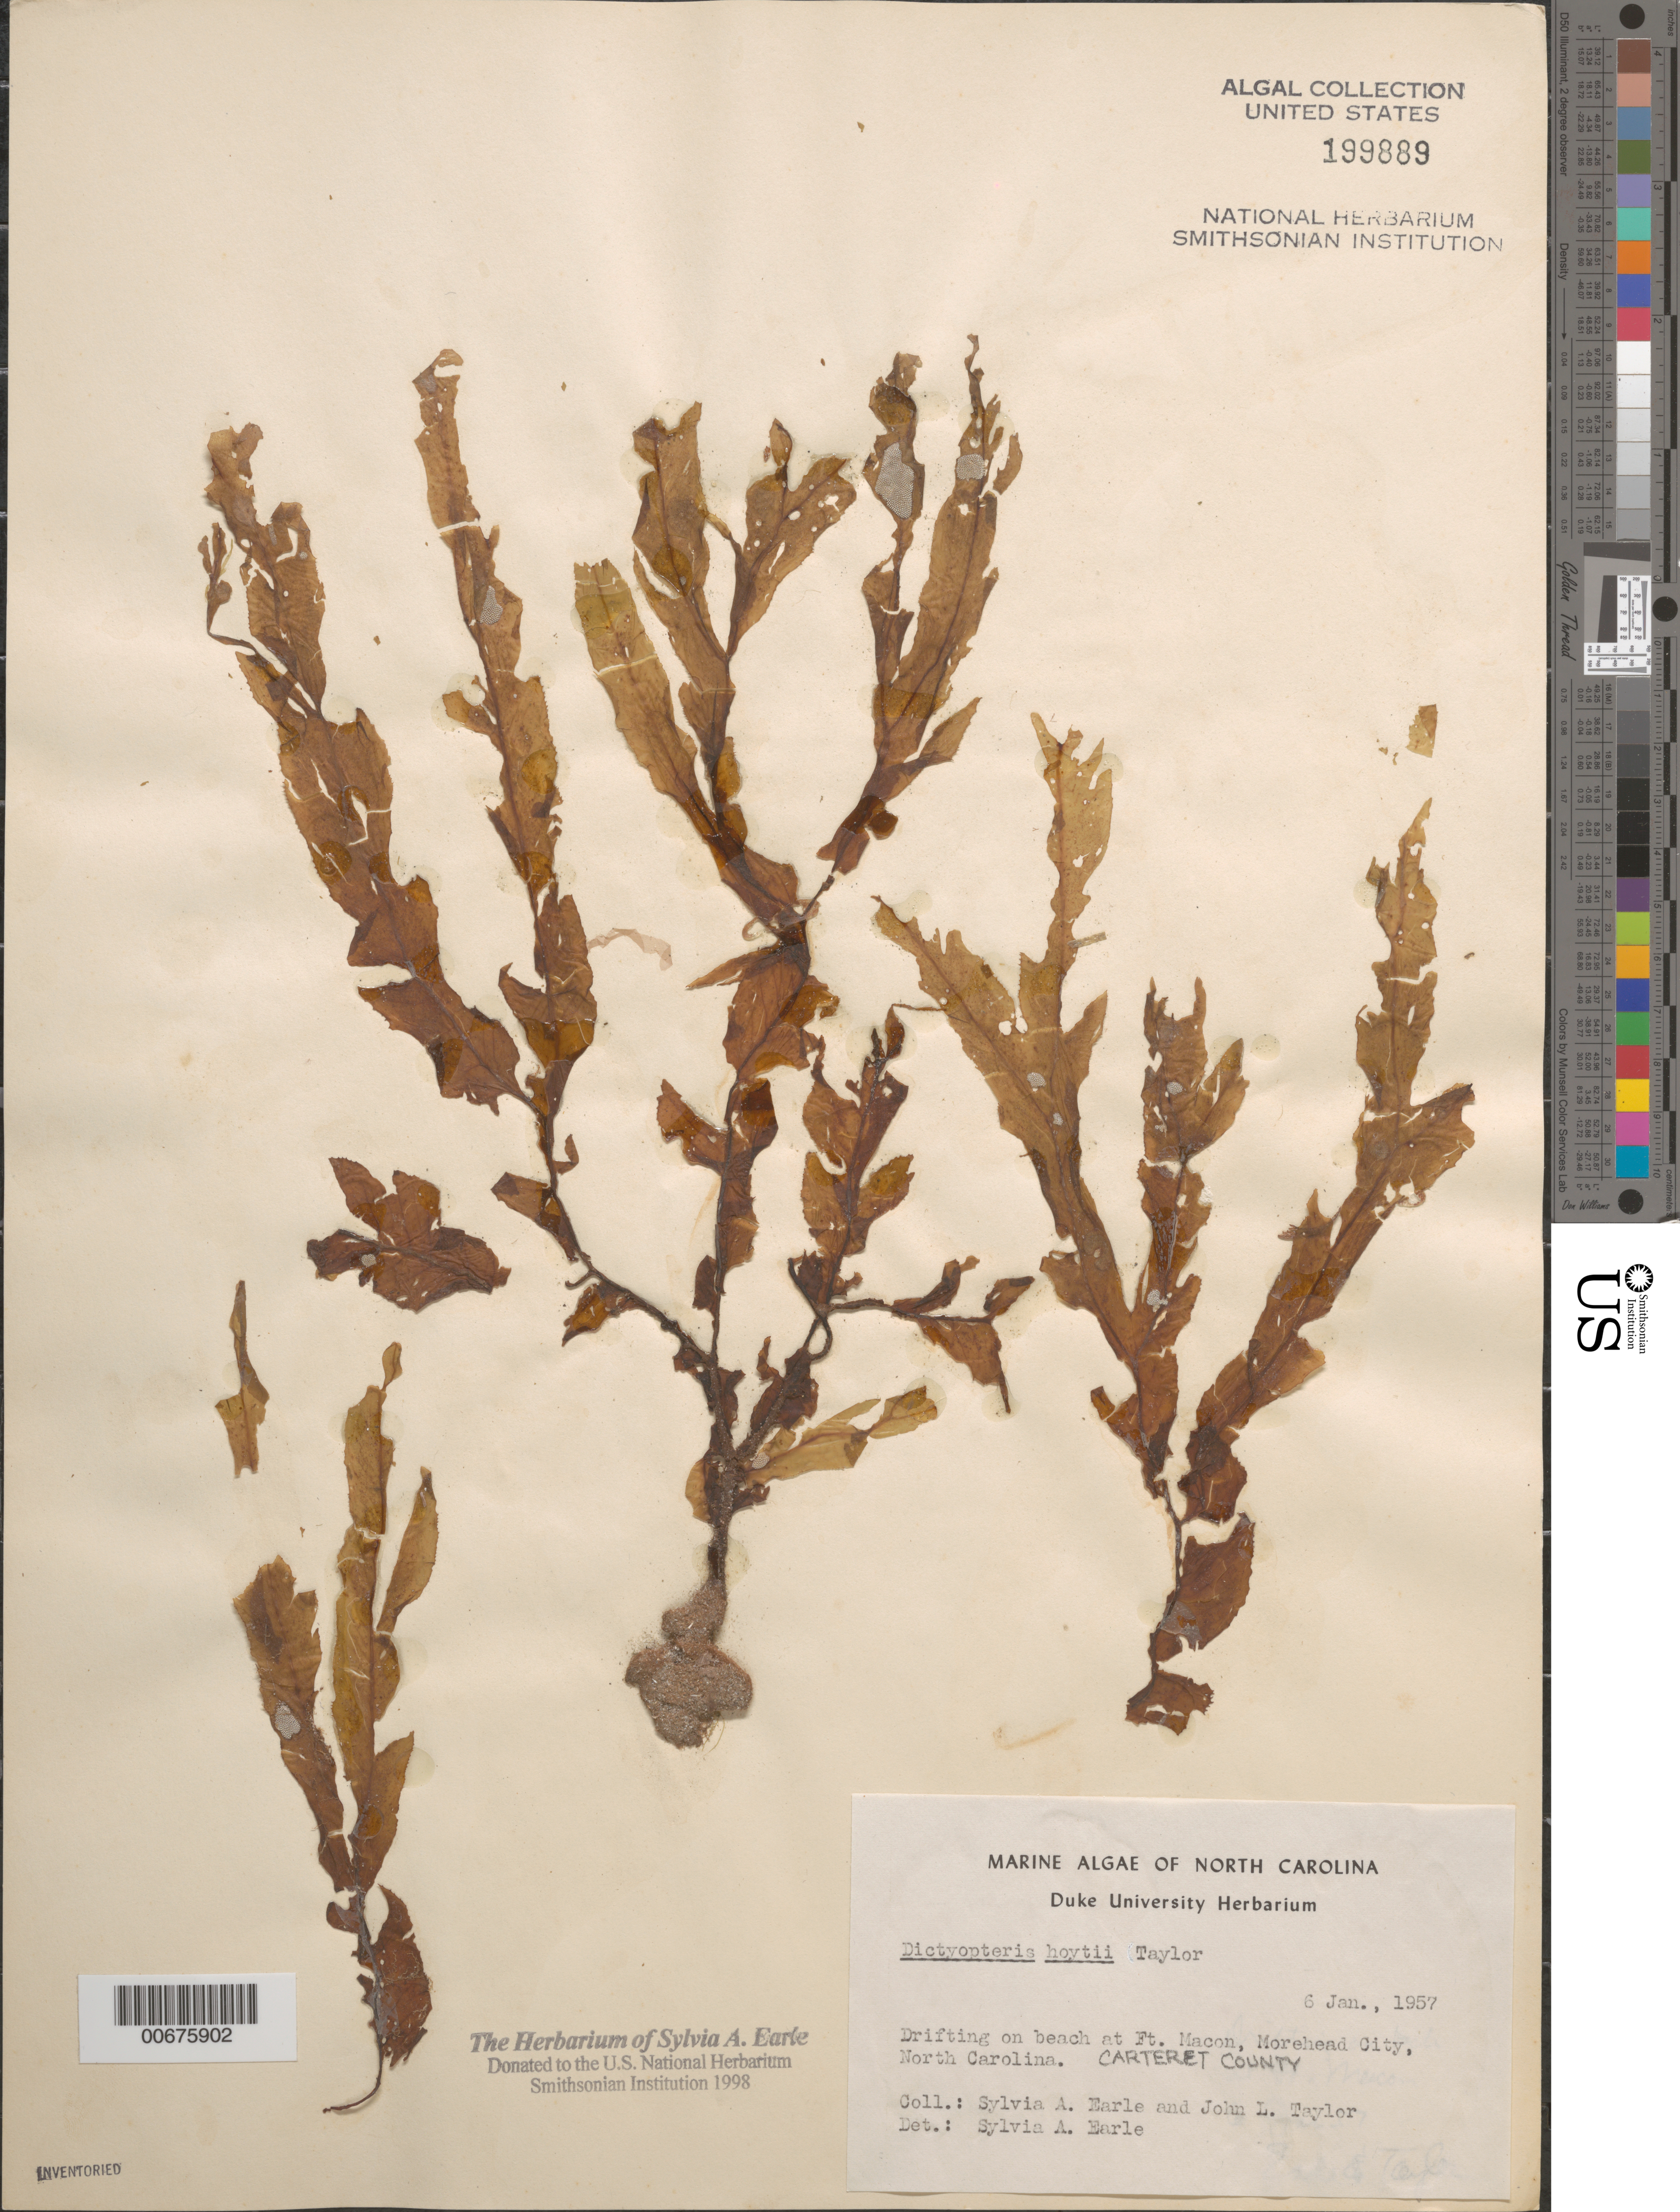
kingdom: Chromista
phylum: Ochrophyta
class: Phaeophyceae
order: Dictyotales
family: Dictyotaceae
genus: Dictyopteris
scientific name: Dictyopteris hoytii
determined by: Earle, S. A.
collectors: S. A. Earle & J. L. Taylor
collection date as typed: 06 Jan 1957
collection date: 1957-01-06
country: United States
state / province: North Carolina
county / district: Carteret County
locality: Fort Macon, Morehead City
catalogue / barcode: US 199889